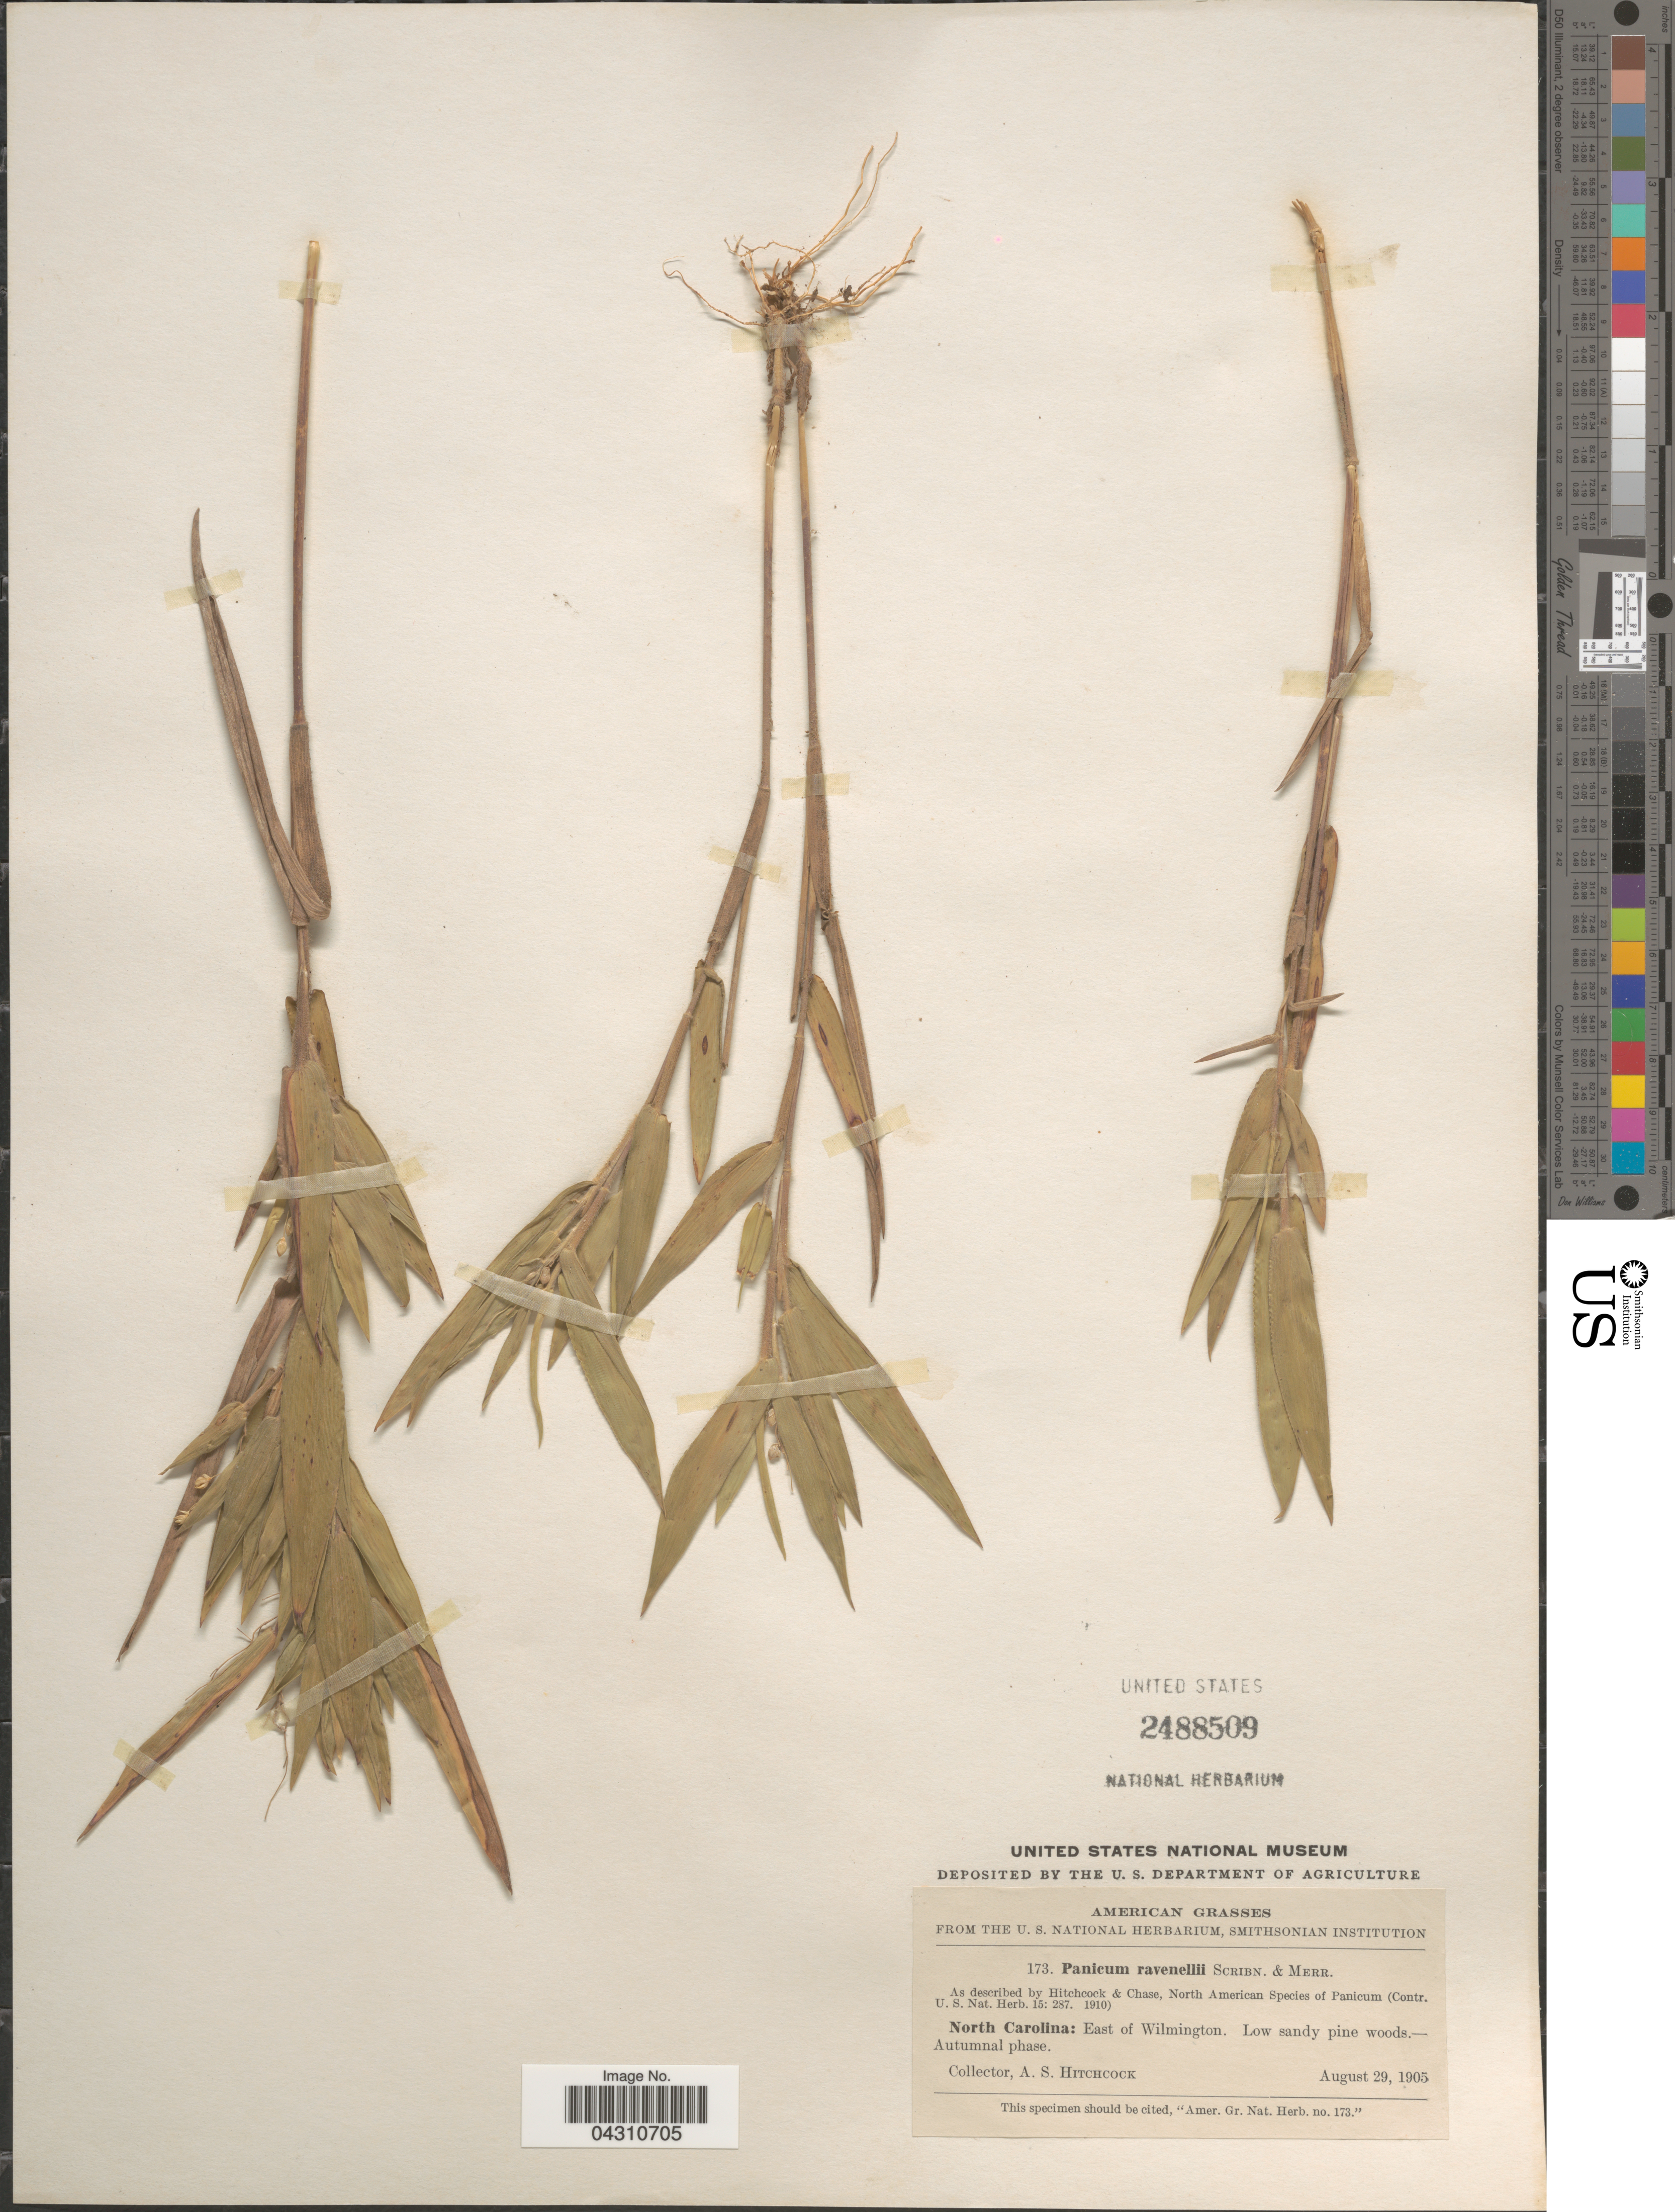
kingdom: Plantae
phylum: Tracheophyta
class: Liliopsida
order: Poales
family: Poaceae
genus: Dichanthelium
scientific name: Dichanthelium ravenelii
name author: (Scribn. & Merr.) Gould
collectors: A. S. Hitchcock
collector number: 173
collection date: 1905-08-29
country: United States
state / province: North Carolina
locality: East of Wilmington. Low sandy pine woods.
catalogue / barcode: US 2488509